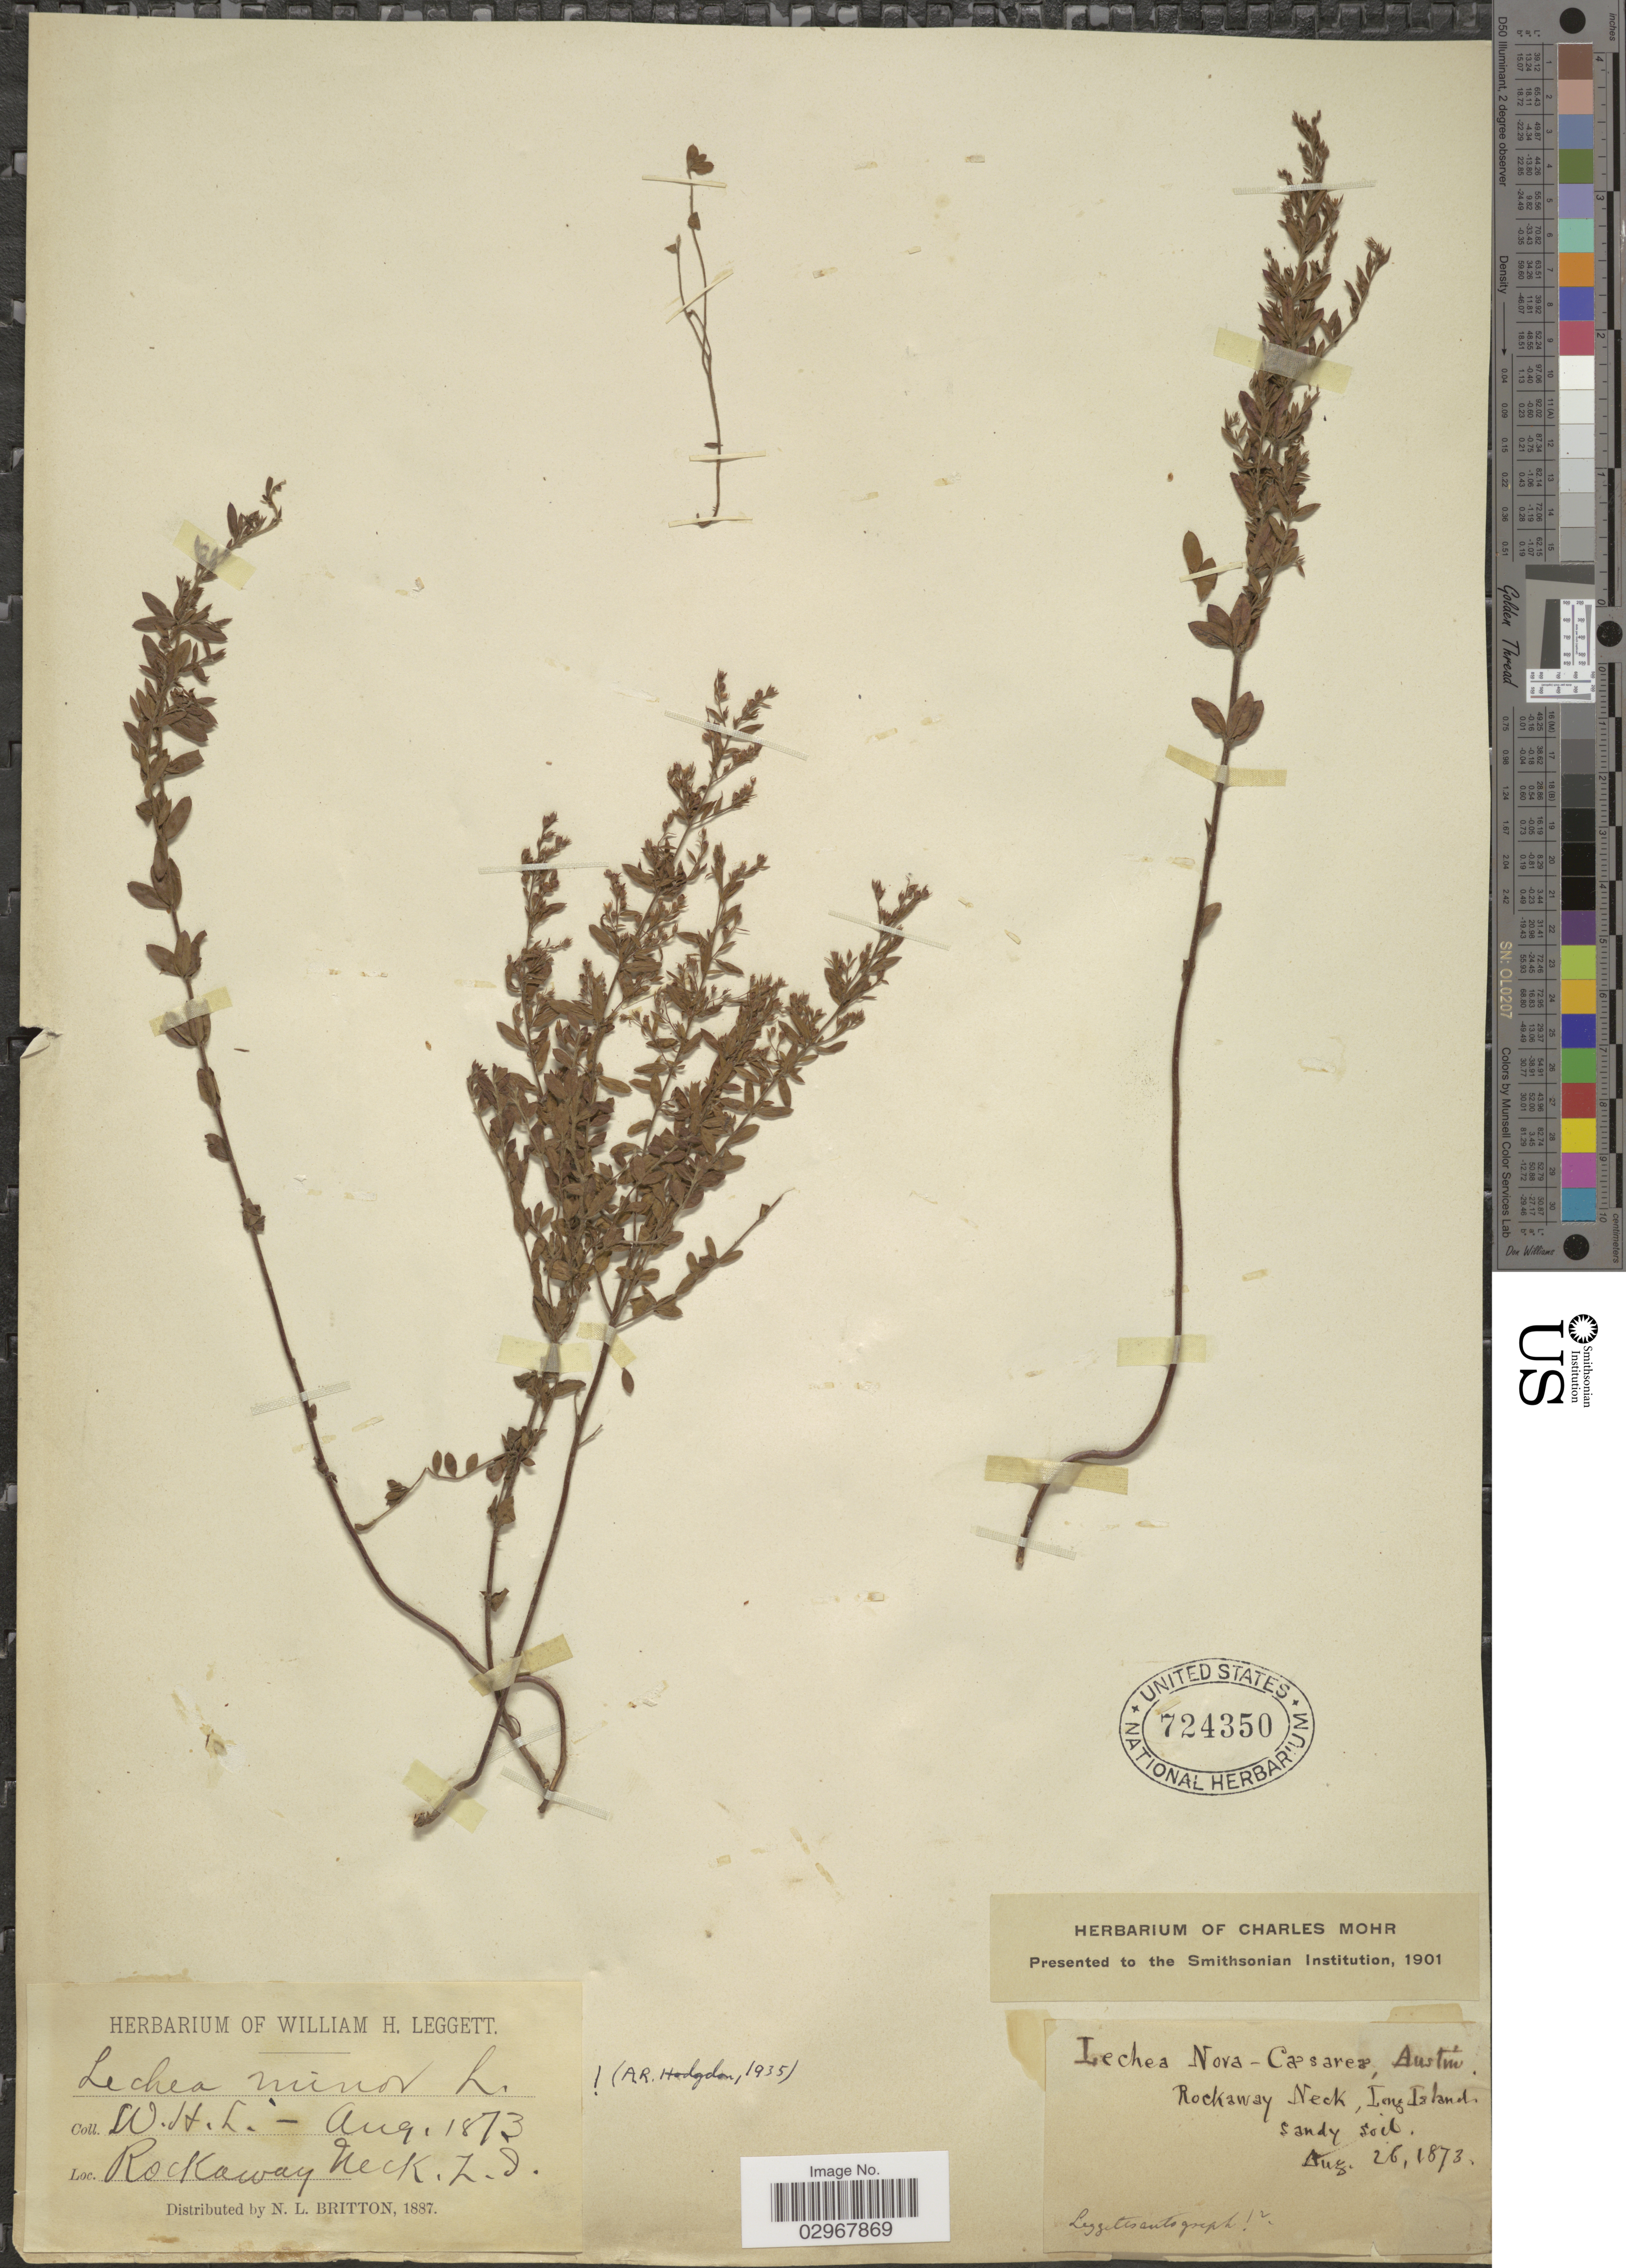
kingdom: Plantae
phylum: Tracheophyta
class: Magnoliopsida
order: Malvales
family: Cistaceae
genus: Lechea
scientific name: Lechea minor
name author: L.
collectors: W. Leggett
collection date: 1873-08-26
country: United States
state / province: New York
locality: Rockaway Neck, L.I. Long Island.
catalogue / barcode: US 724350